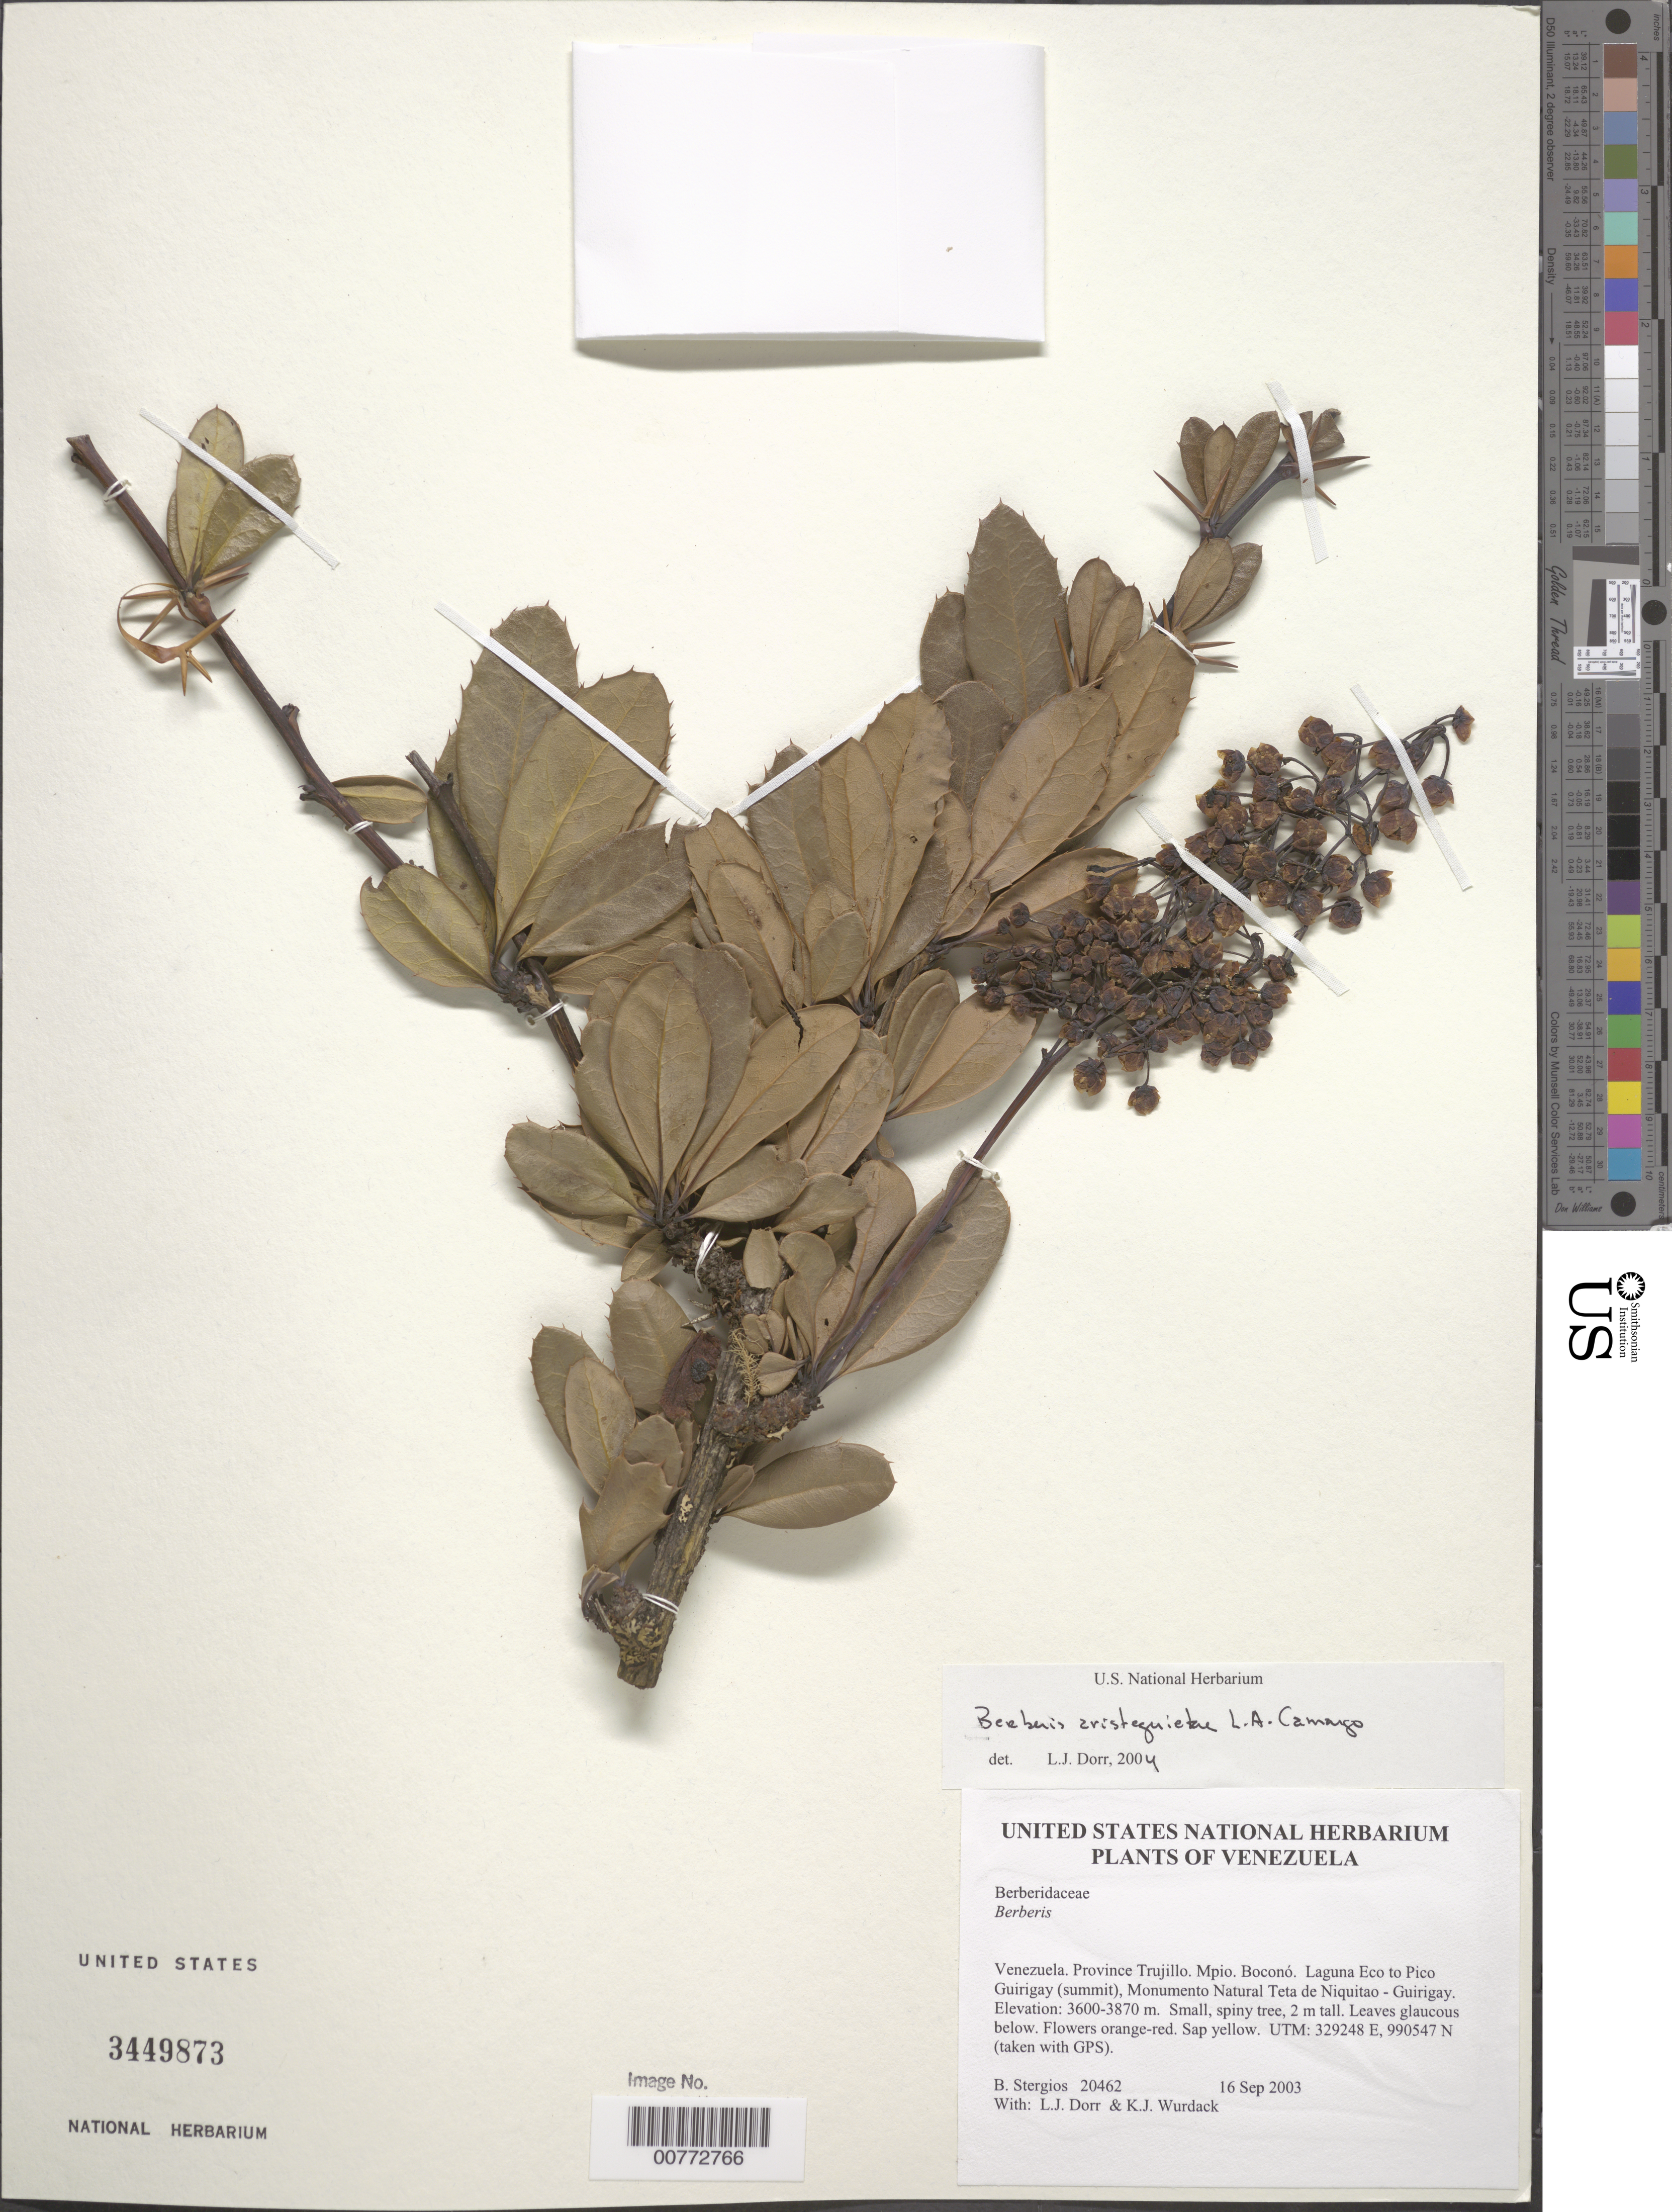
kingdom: Plantae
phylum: Tracheophyta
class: Magnoliopsida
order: Ranunculales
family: Berberidaceae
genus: Berberis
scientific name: Berberis aristeguietae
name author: L.A. Camargo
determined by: Dorr, L. J., (BOT), Smithsonian Institution - National Museum of Natural History (UNITED STATES)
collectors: B. G. Stergios, L. J. Dorr & K. Wurdack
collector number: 20462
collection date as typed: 16 Sep 2003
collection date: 2003-09-16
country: Venezuela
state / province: Trujillo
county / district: Boconó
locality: Laguna Eco to Pico Guirigay (summit), Monumento Natural Teta de Niquitao - Guirigay.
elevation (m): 3600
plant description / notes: MO, PORT, US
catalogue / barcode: US 3449873